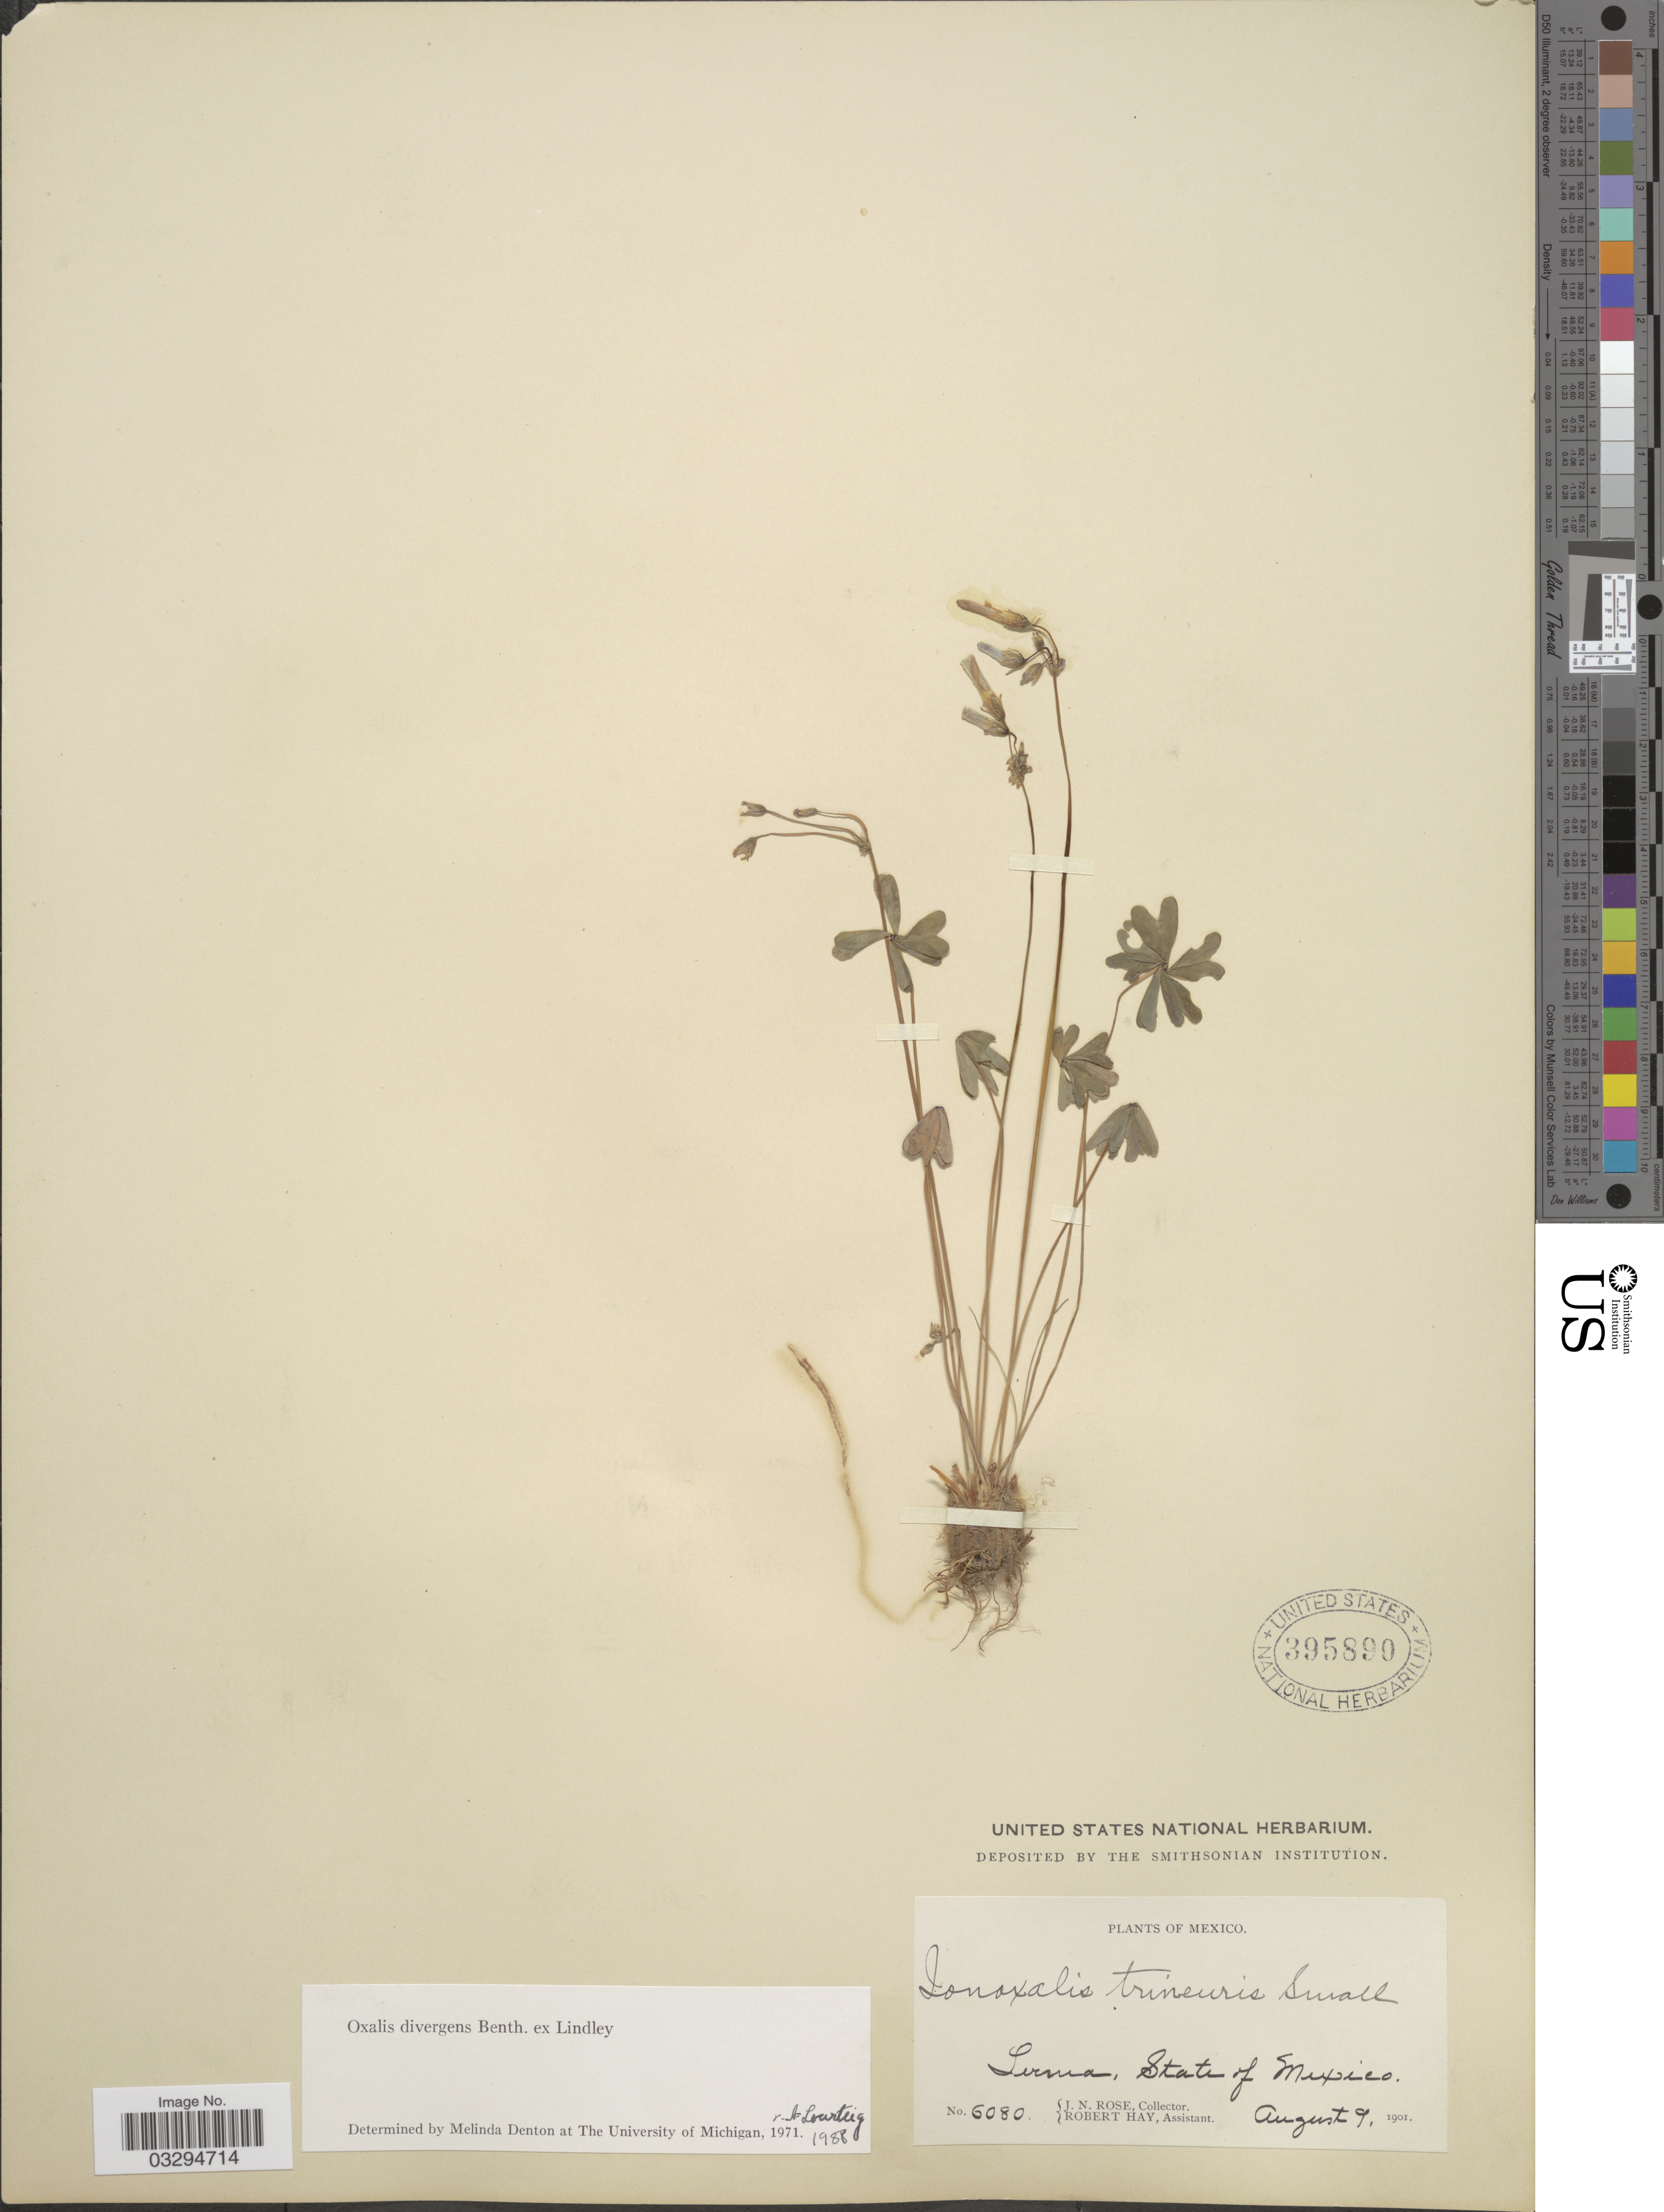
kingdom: Plantae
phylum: Tracheophyta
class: Magnoliopsida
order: Oxalidales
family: Oxalidaceae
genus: Oxalis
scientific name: Oxalis divergens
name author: Benth. ex Lindl.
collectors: J. N. Rose & R. H. Hay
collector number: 6080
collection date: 1901-08-09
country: Mexico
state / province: México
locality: Lerma.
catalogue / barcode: US 395890